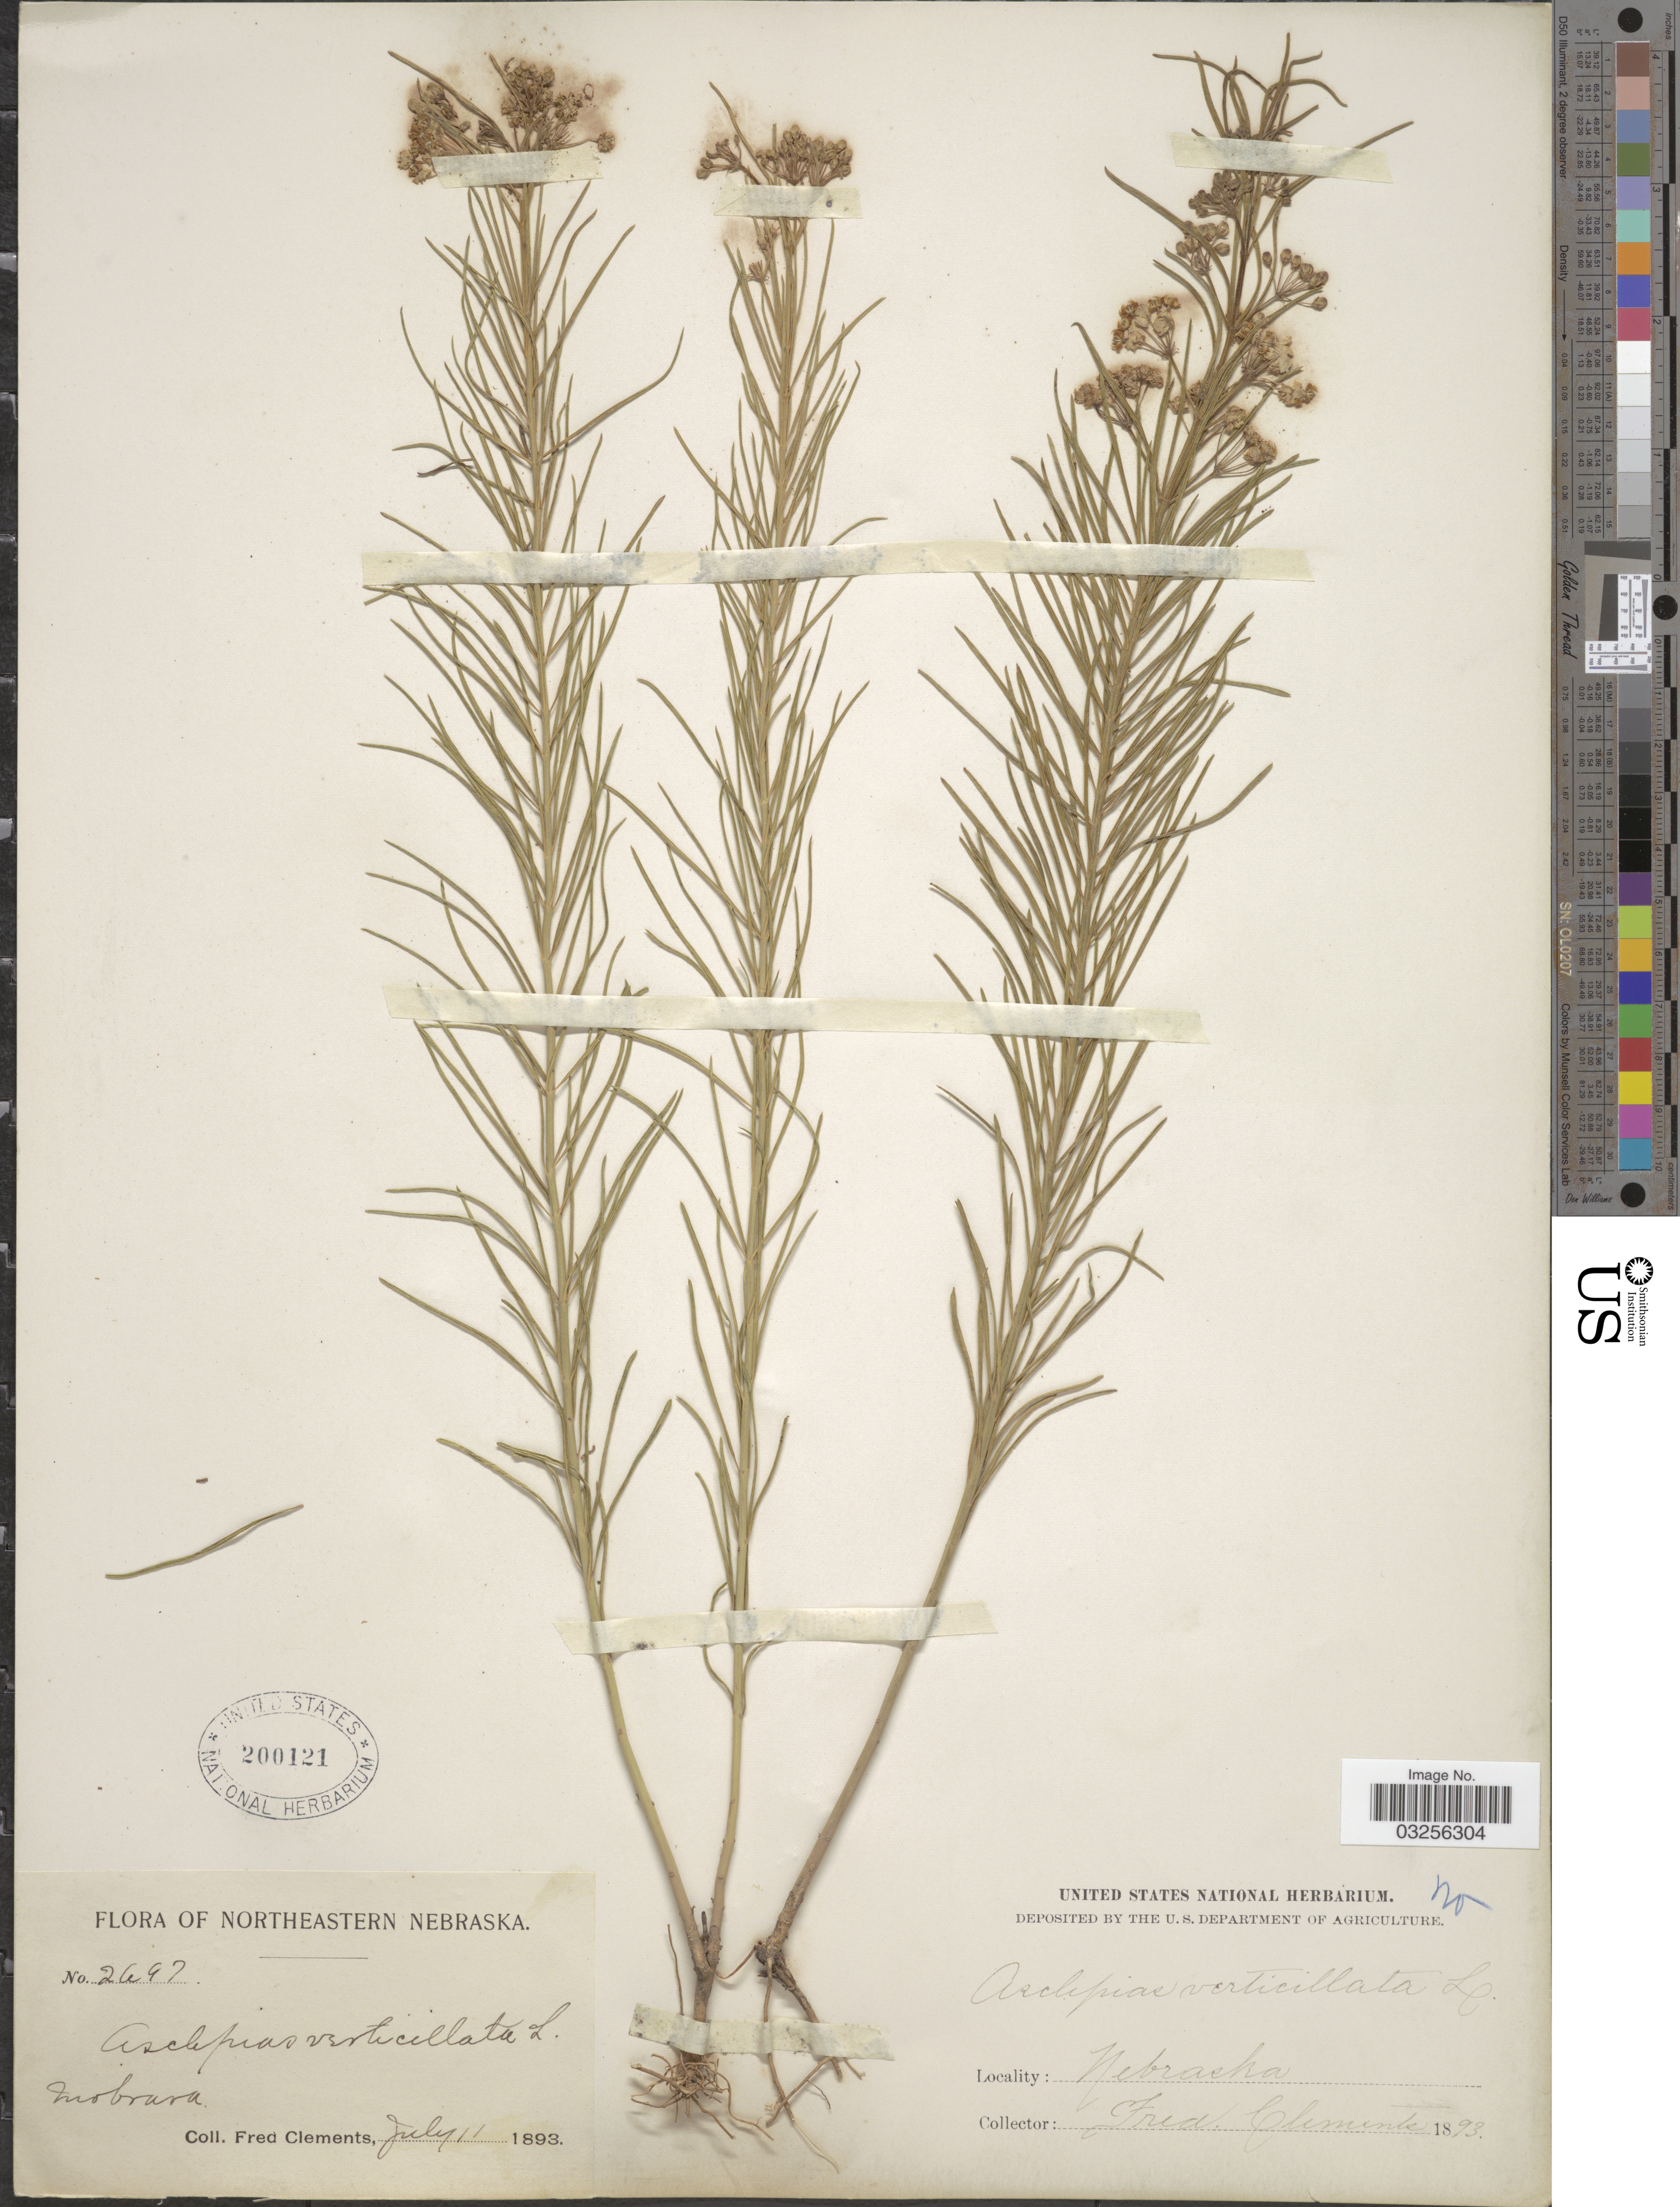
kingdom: Plantae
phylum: Tracheophyta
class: Magnoliopsida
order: Gentianales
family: Apocynaceae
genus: Asclepias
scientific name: Asclepias verticillata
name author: L.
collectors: F. Clements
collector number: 2697*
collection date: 1893-07-11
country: United States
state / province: Nebraska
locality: Northeastern Nebraska. Mobrara.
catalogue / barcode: US 200121